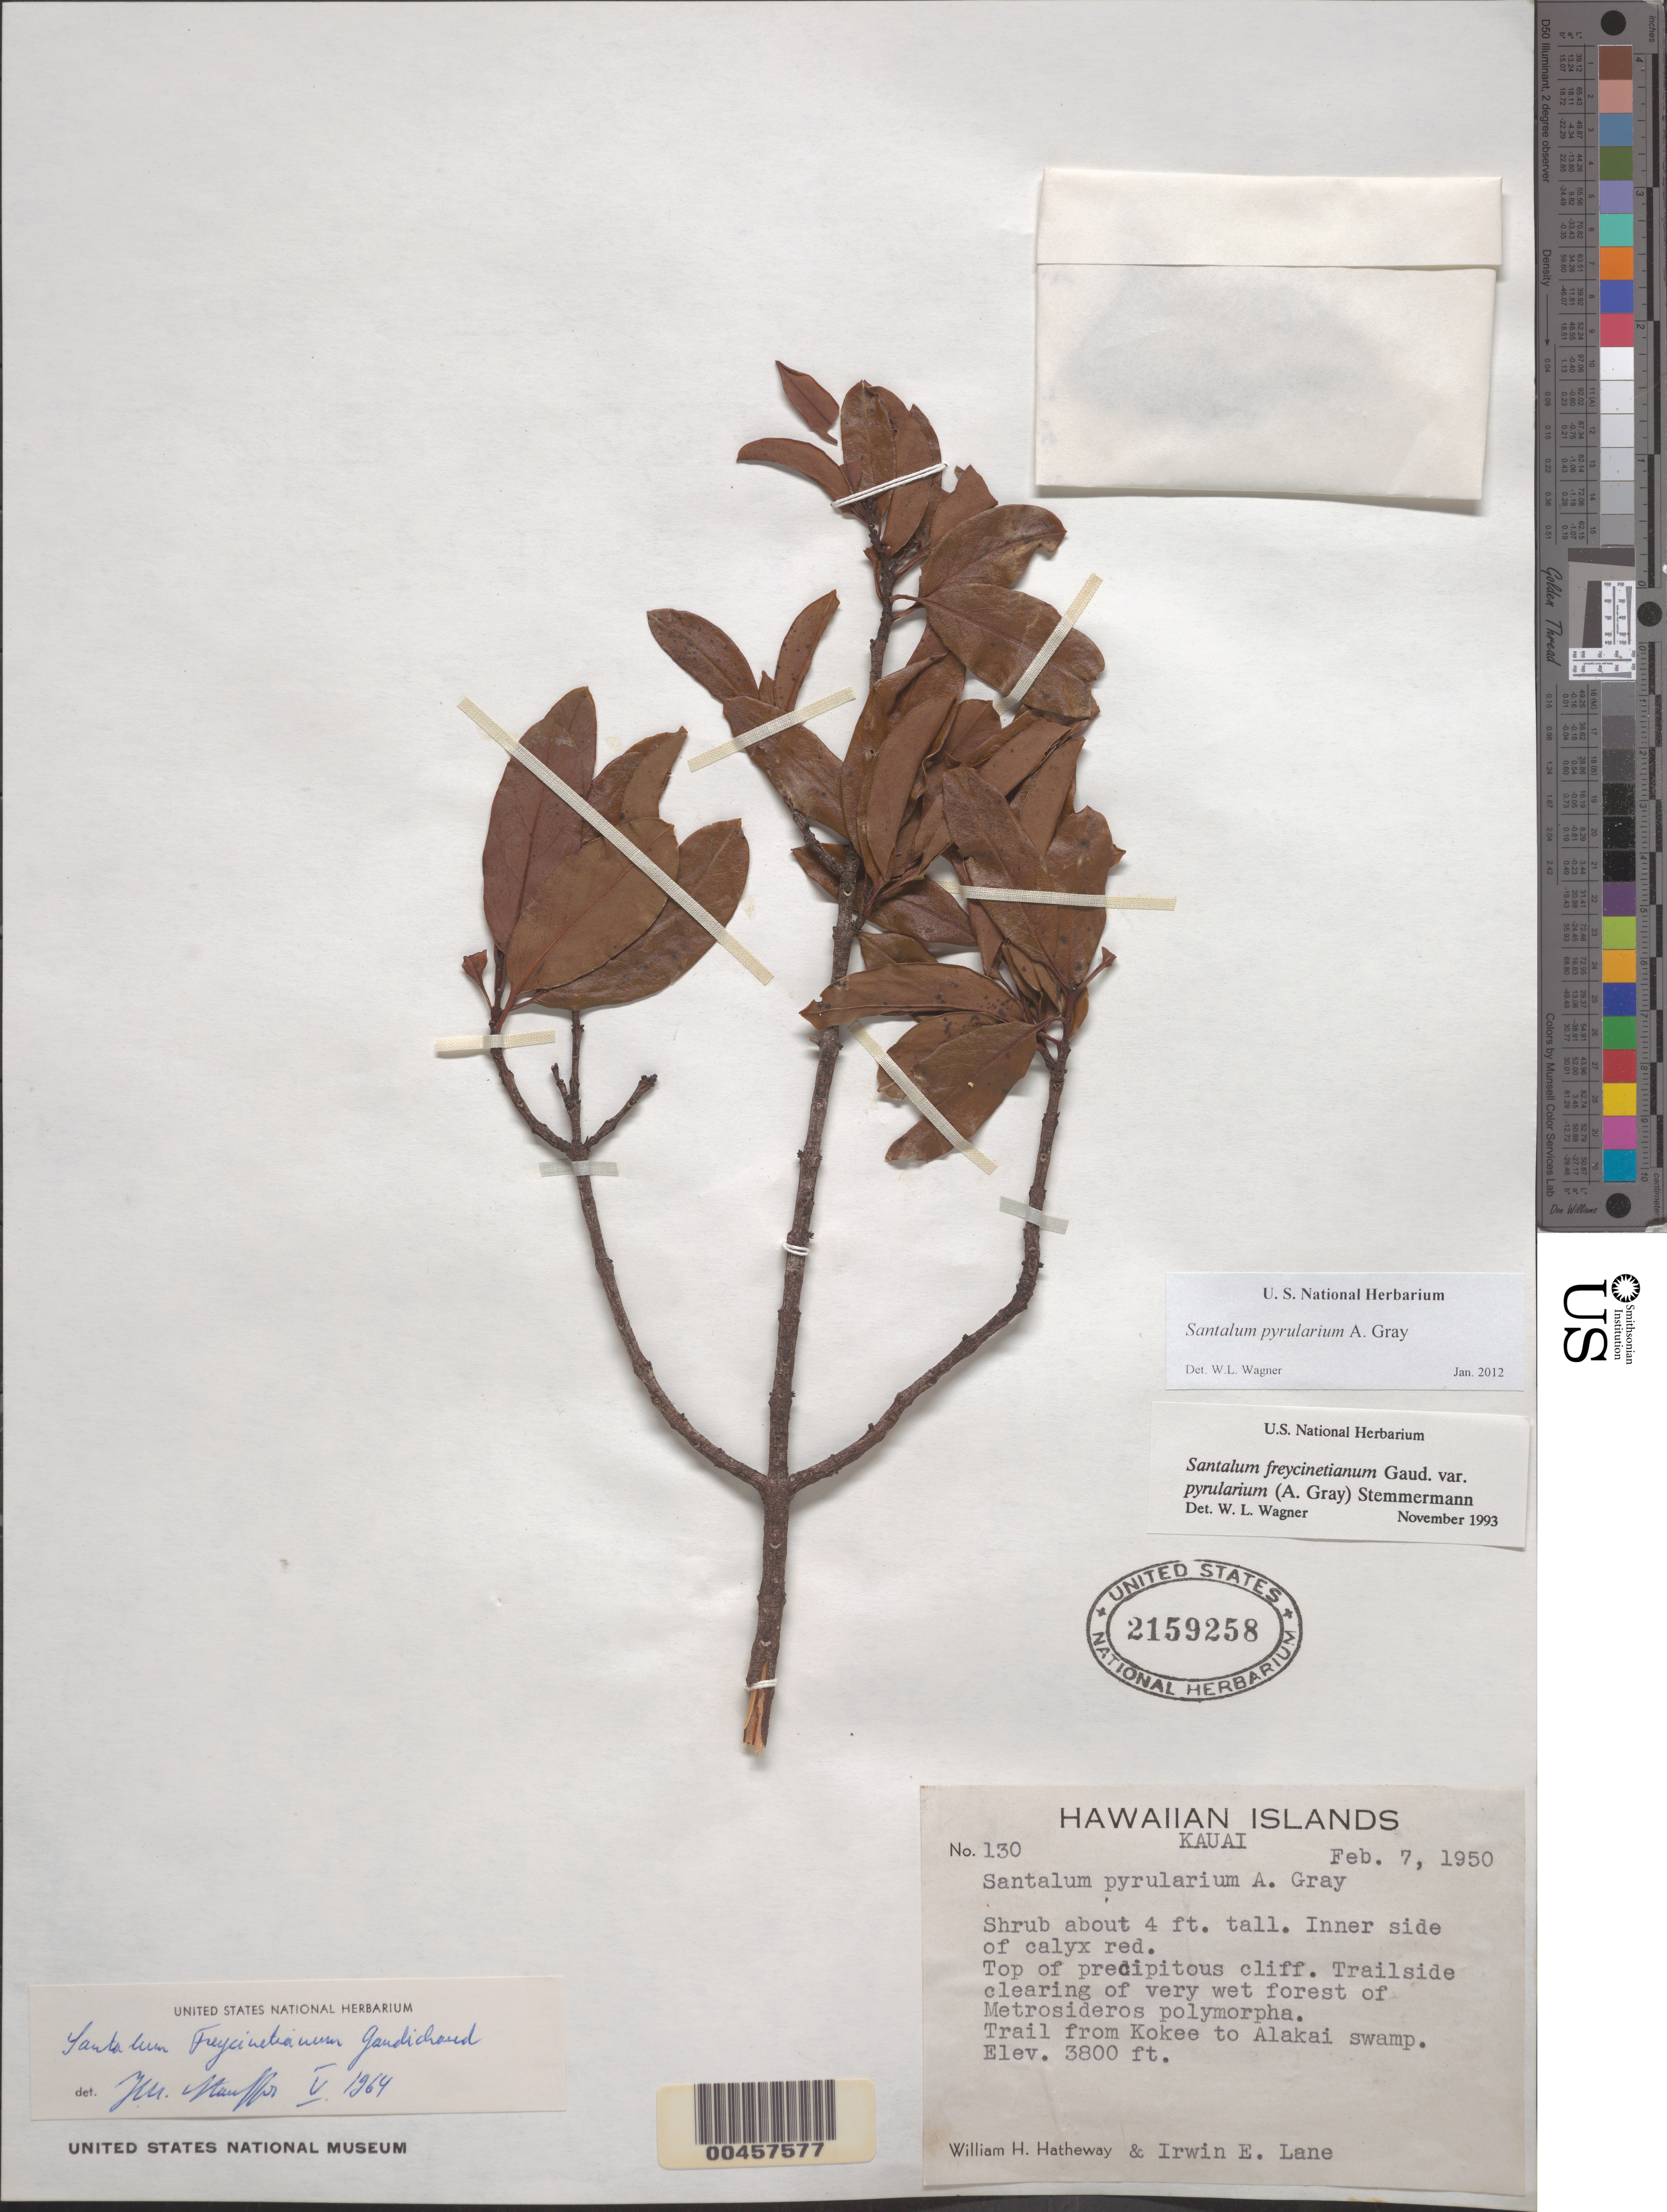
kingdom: Plantae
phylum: Tracheophyta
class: Magnoliopsida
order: Santalales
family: Santalaceae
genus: Santalum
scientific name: Santalum pyrularium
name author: A. Gray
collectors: W. H. Hatheway & I. Lane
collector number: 130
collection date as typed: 7 Feb 1950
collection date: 1950-02-07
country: United States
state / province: Hawaii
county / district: Kauai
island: Kaua'i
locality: Trail from Kokee to Alakai swamp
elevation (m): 1158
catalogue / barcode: US 2159258